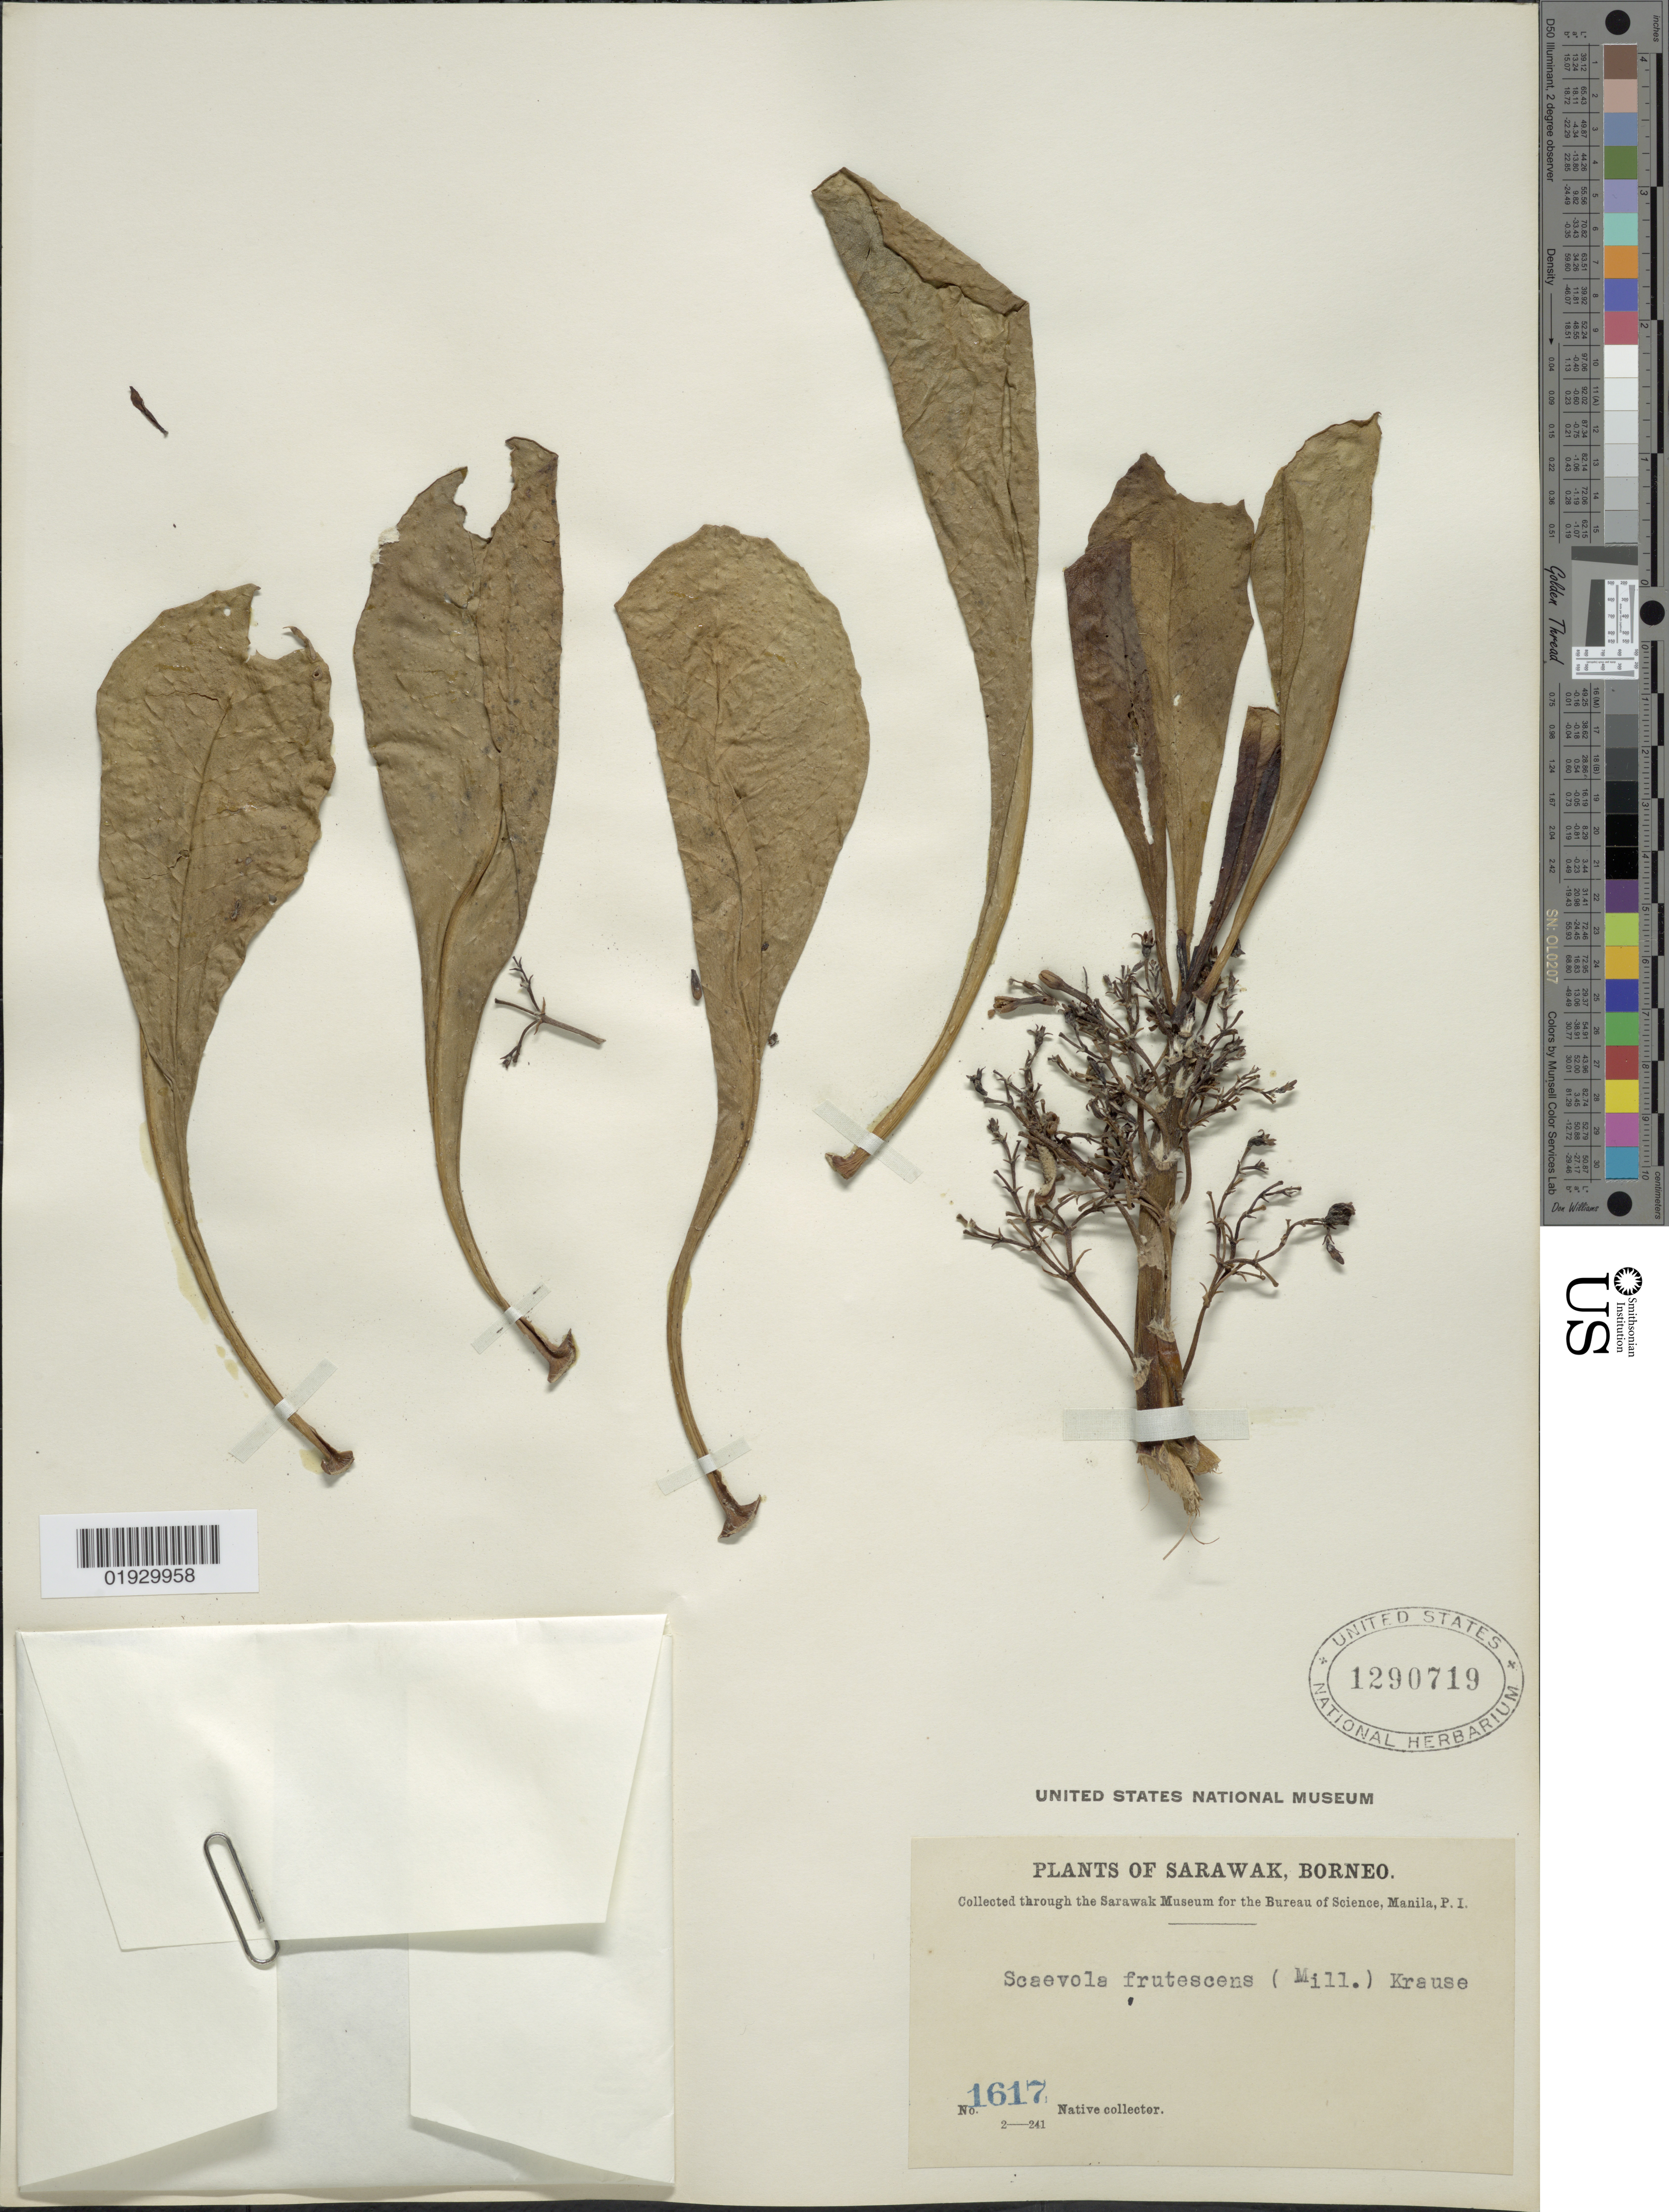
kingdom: Plantae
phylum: Tracheophyta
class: Magnoliopsida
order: Asterales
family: Goodeniaceae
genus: Scaevola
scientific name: Scaevola taccada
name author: (Gaertn.) Roxb.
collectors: Native collector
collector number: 1617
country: Malaysia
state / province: Sarawak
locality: Borneo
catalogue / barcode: US 1290719